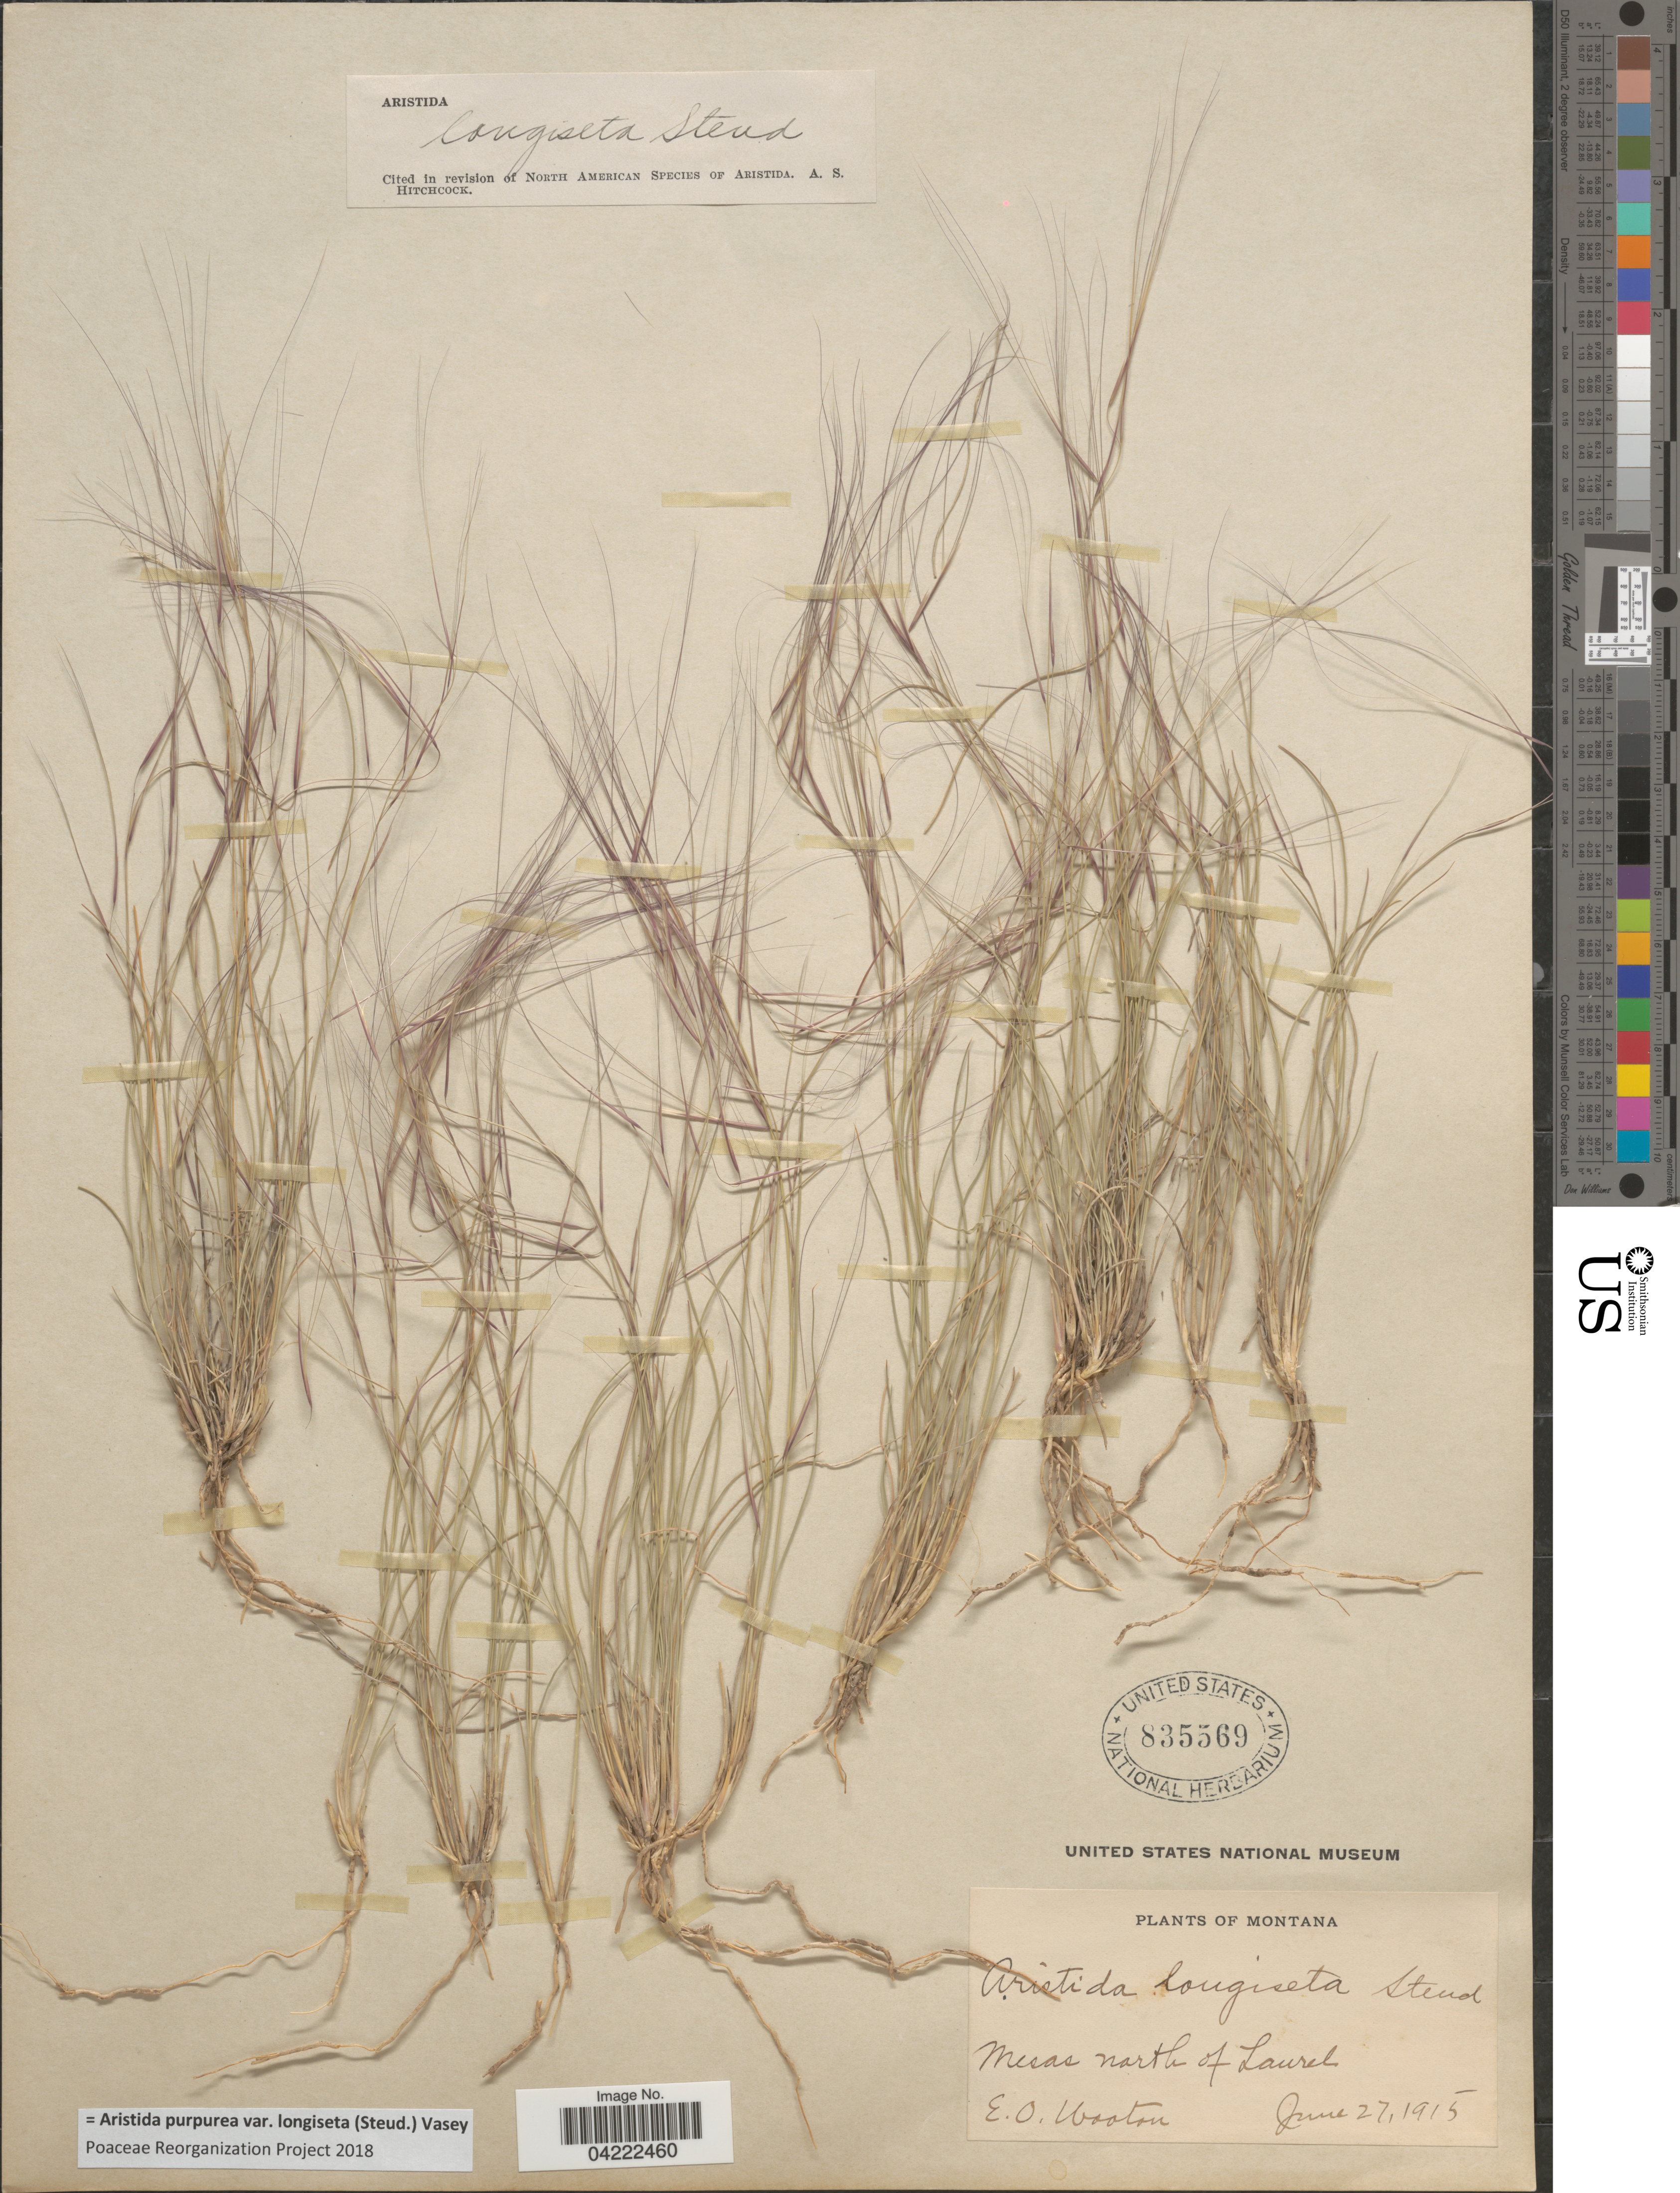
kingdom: Plantae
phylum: Tracheophyta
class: Liliopsida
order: Poales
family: Poaceae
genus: Aristida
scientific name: Aristida purpurea var. longiseta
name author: (Steud.) Vasey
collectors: E. O. Wooton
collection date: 1915-06-27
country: United States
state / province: Montana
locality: Mesas north of Laurel.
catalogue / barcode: US 835569